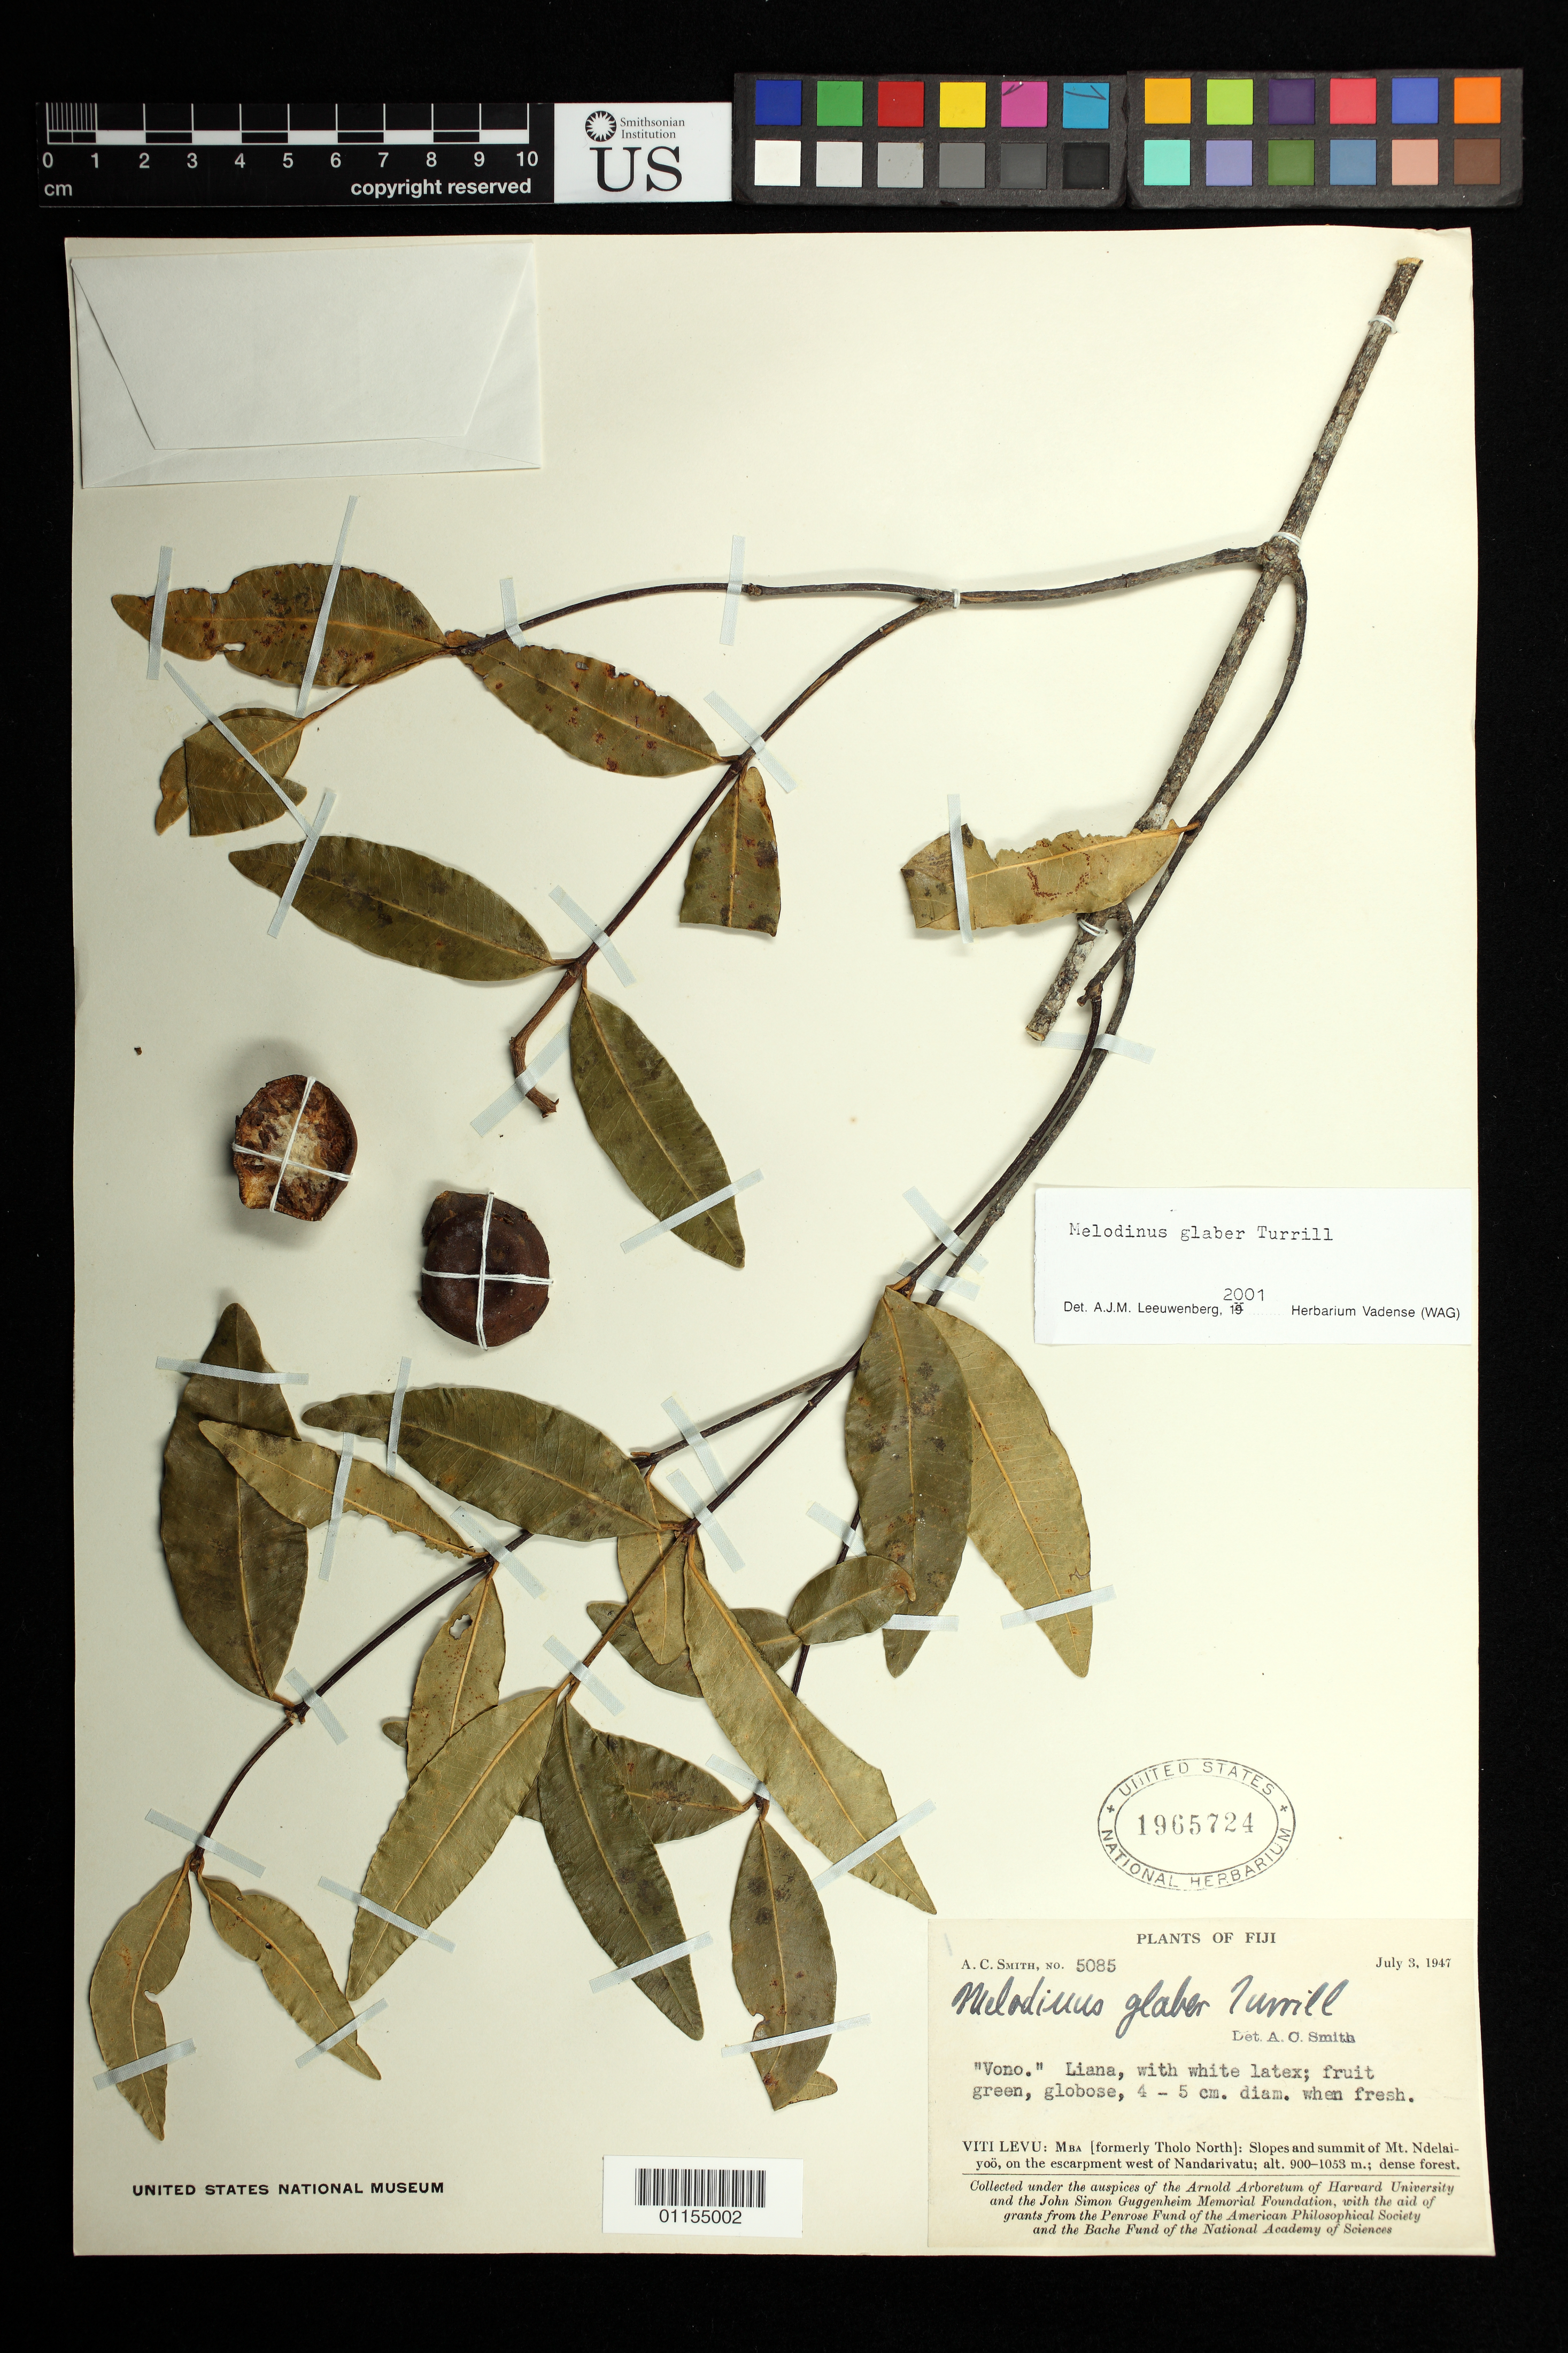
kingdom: Plantae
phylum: Tracheophyta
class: Magnoliopsida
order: Gentianales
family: Apocynaceae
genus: Melodinus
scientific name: Melodinus glaber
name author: Turrill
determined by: Leeuwenberg, A. J. M.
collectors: A. C. Smith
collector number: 5085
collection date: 1947-07-03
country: Fiji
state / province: Mba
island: Viti Levu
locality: Slopes and Summit of Mt. Ndelainyoo, on the escarpment west of Nandarivatu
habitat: Dense forest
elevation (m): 900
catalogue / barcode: US 1965724